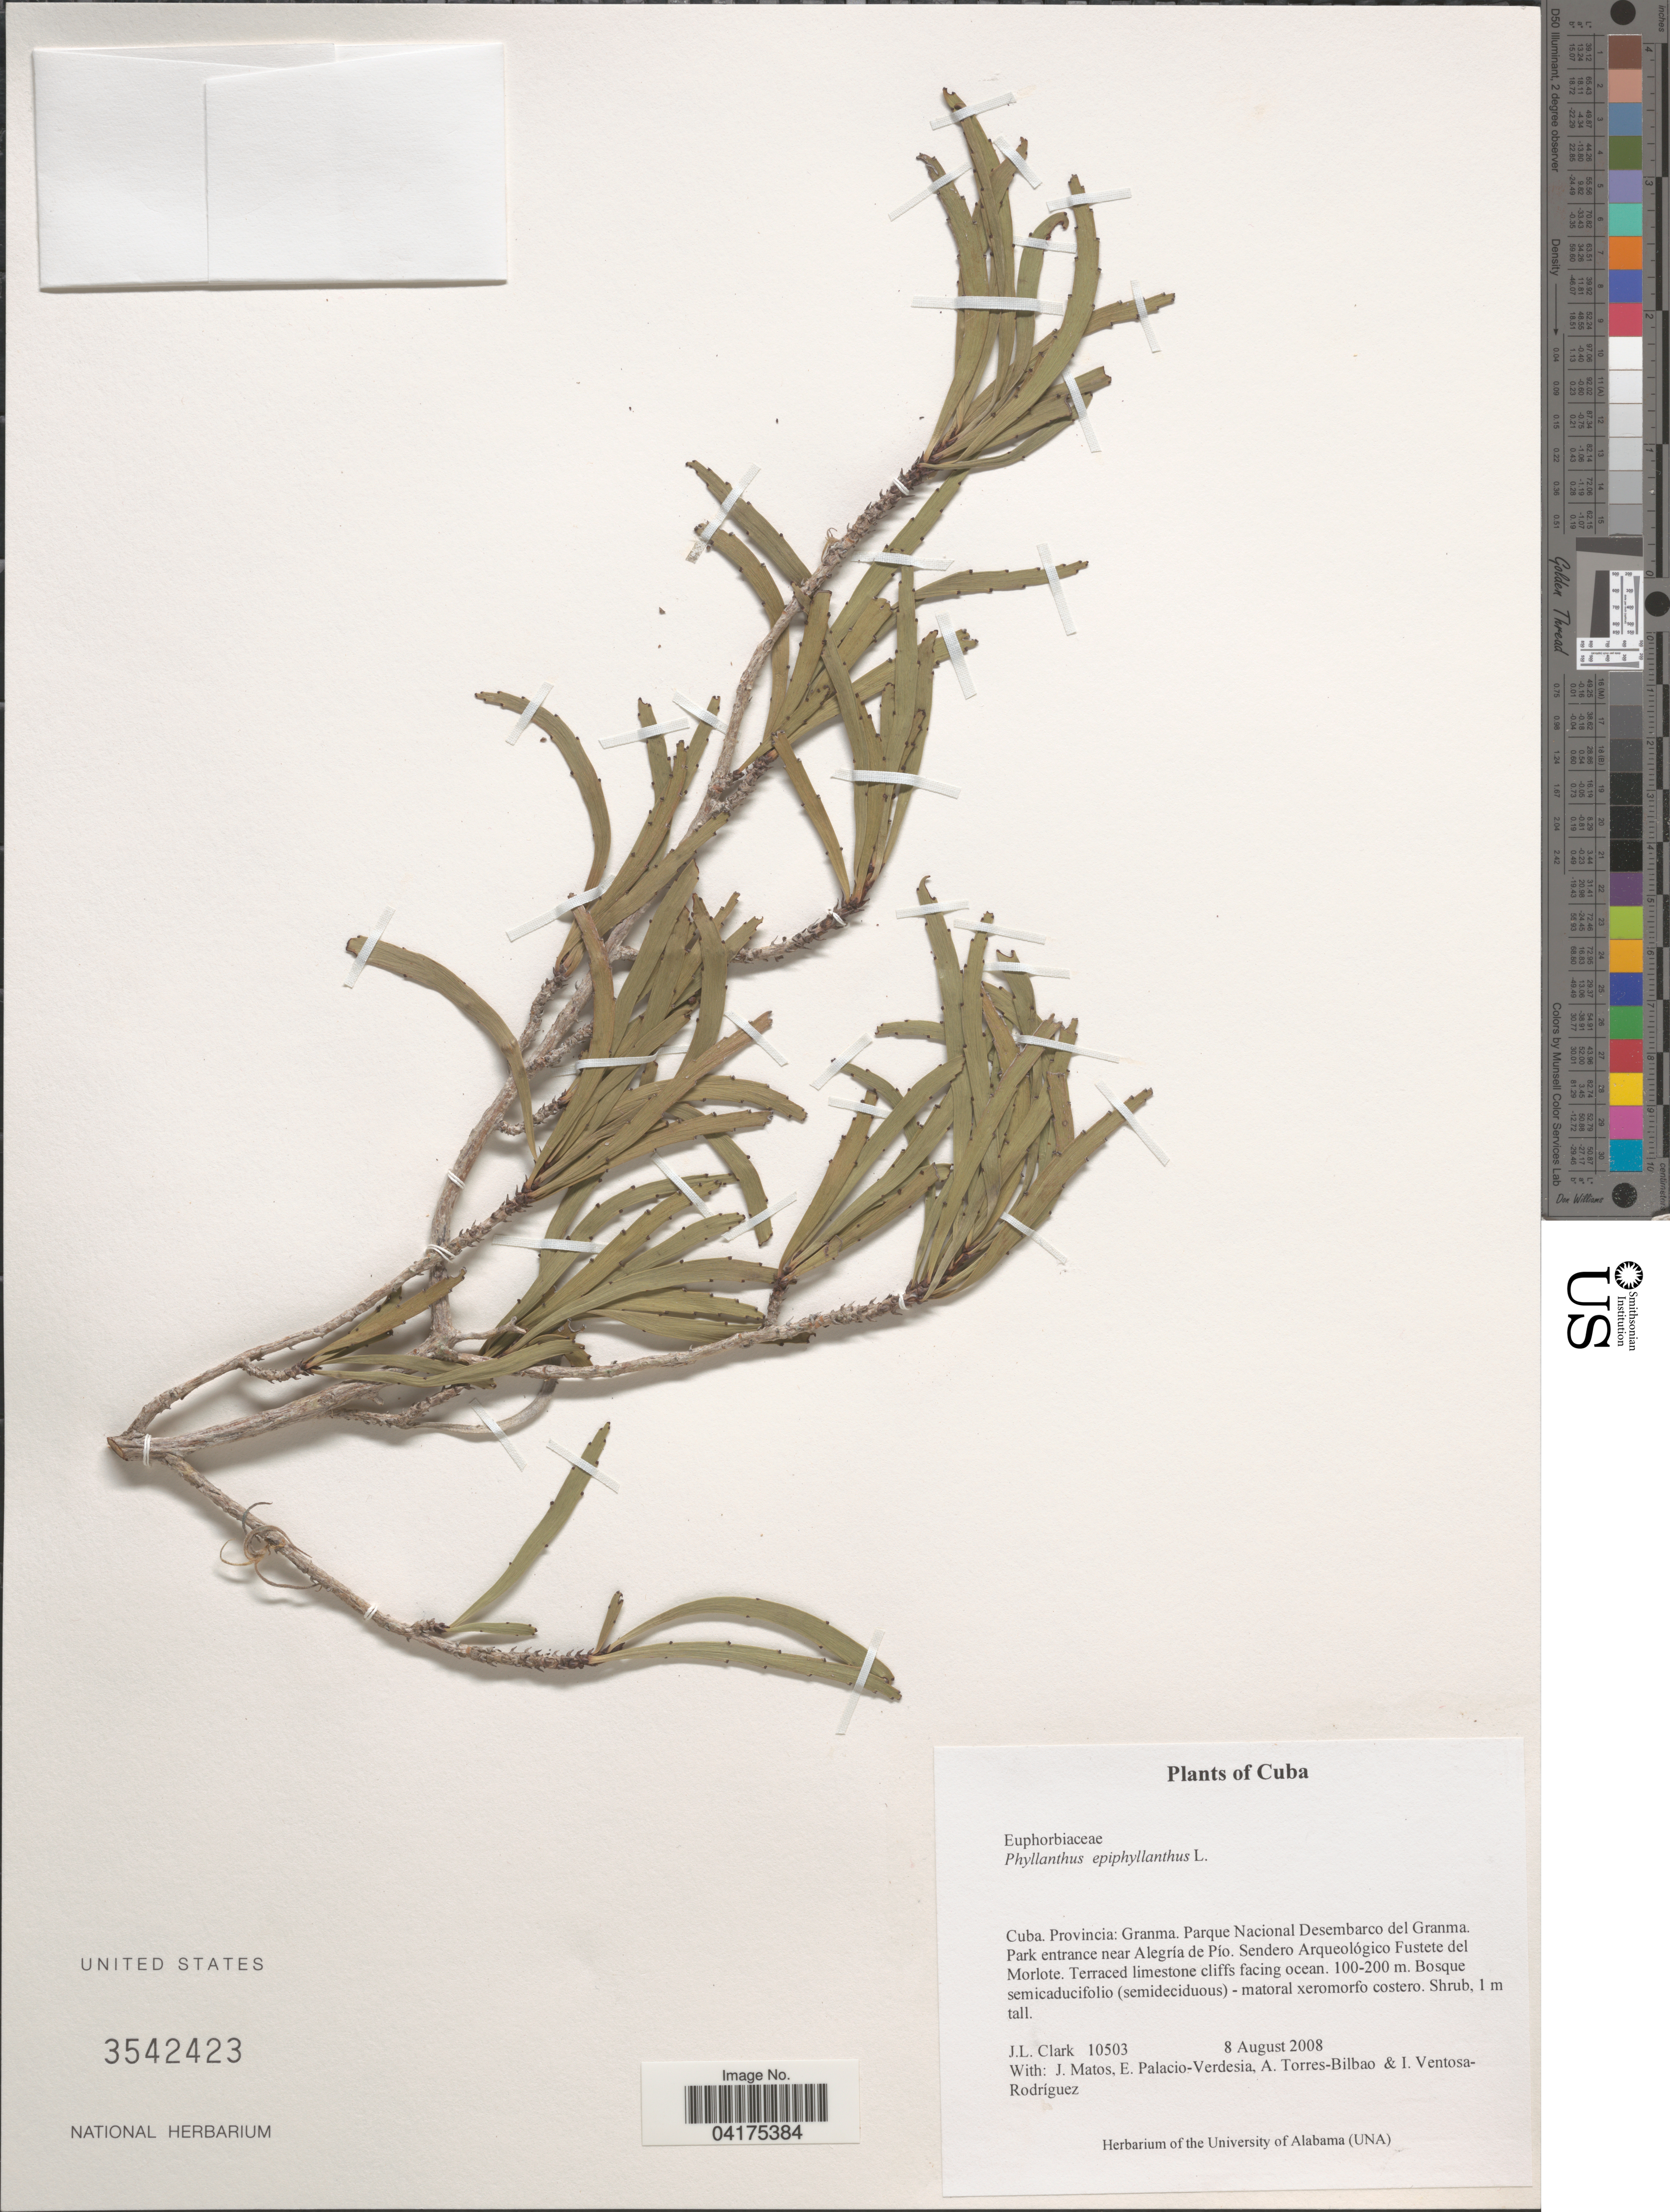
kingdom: Plantae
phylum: Tracheophyta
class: Magnoliopsida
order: Malpighiales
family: Phyllanthaceae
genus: Phyllanthus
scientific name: Phyllanthus epiphyllanthus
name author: L.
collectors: J. L. Clark, J. Matos, E. Palacio-Verdesia, A. Torres-Bilbao & I. Ventosa-Rodríguez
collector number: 10503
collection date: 2008-08-08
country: Cuba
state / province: Granma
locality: Parque Nacional Desembarco del Granma. Park entrance near Alegría de Pío. Sendero Arqueológico Fustete del Morlote.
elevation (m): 100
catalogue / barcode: US 3542423